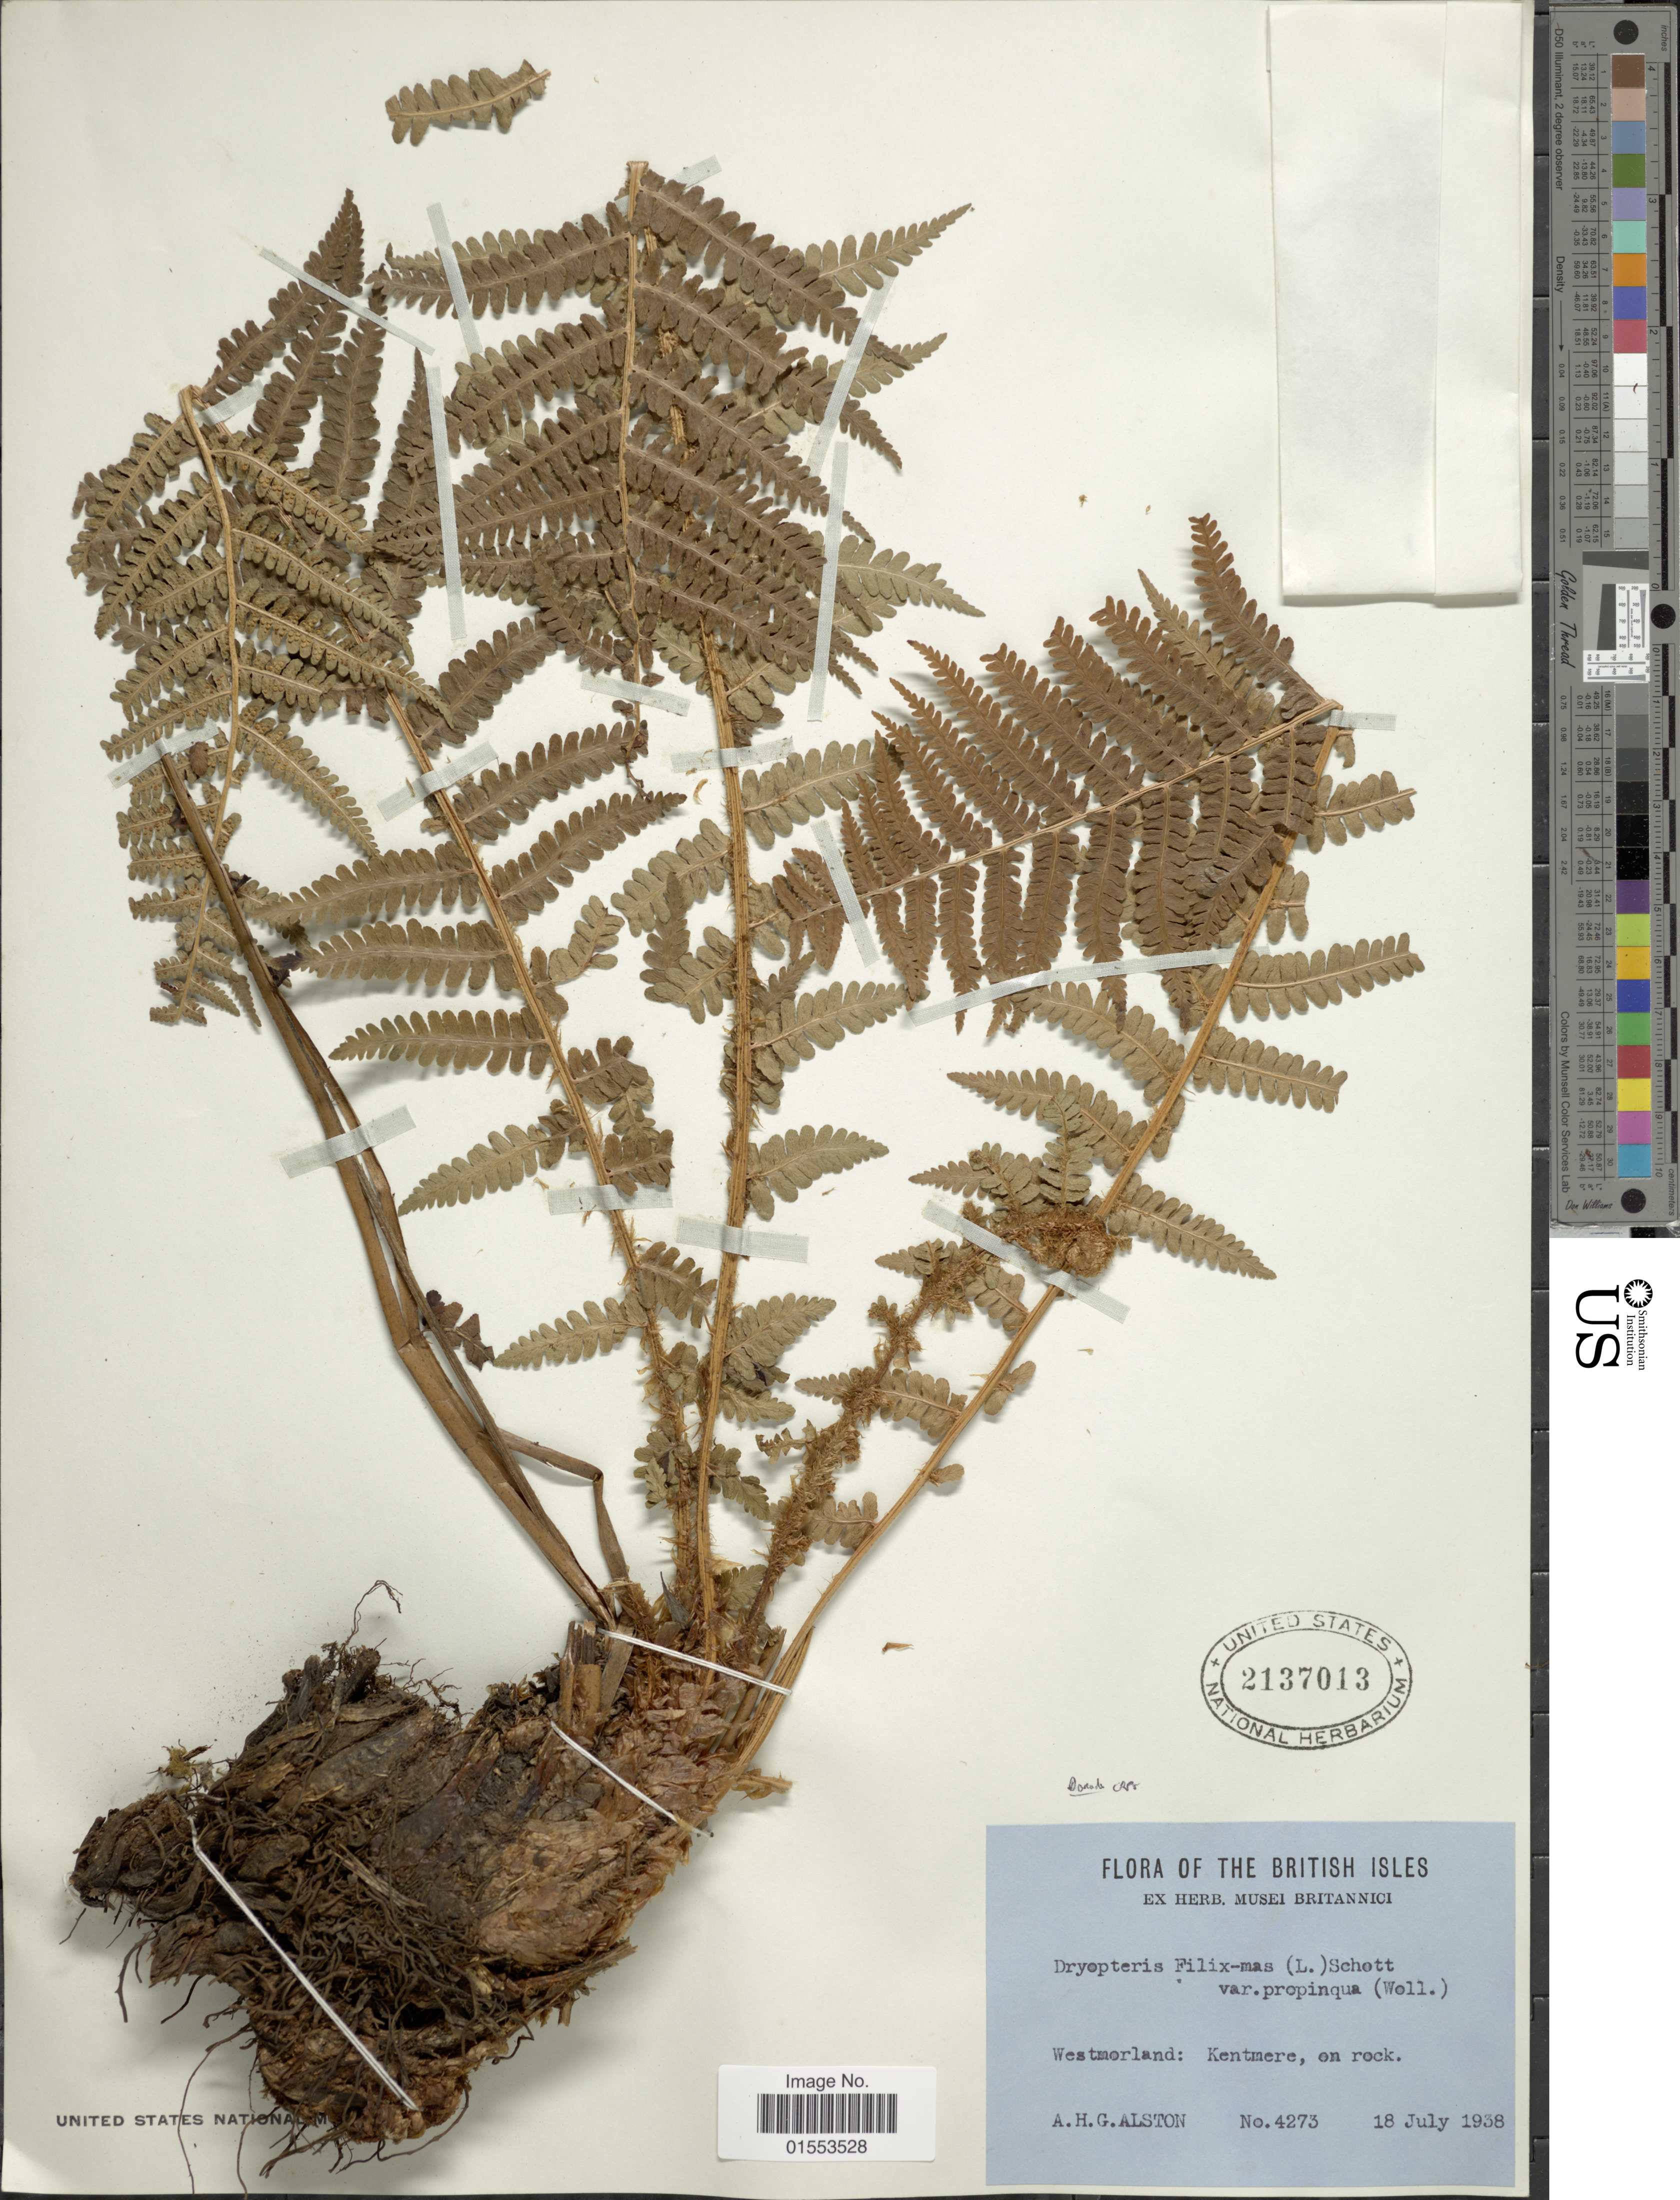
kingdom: Plantae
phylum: Tracheophyta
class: Polypodiopsida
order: Polypodiales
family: Dryopteridaceae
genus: Dryopteris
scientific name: Dryopteris oreades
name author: Fomin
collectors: A. H. Alston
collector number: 4273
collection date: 1938-07-18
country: United Kingdom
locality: British Isles. Westmorland: Kentmere, on rock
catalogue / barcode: US 2137013